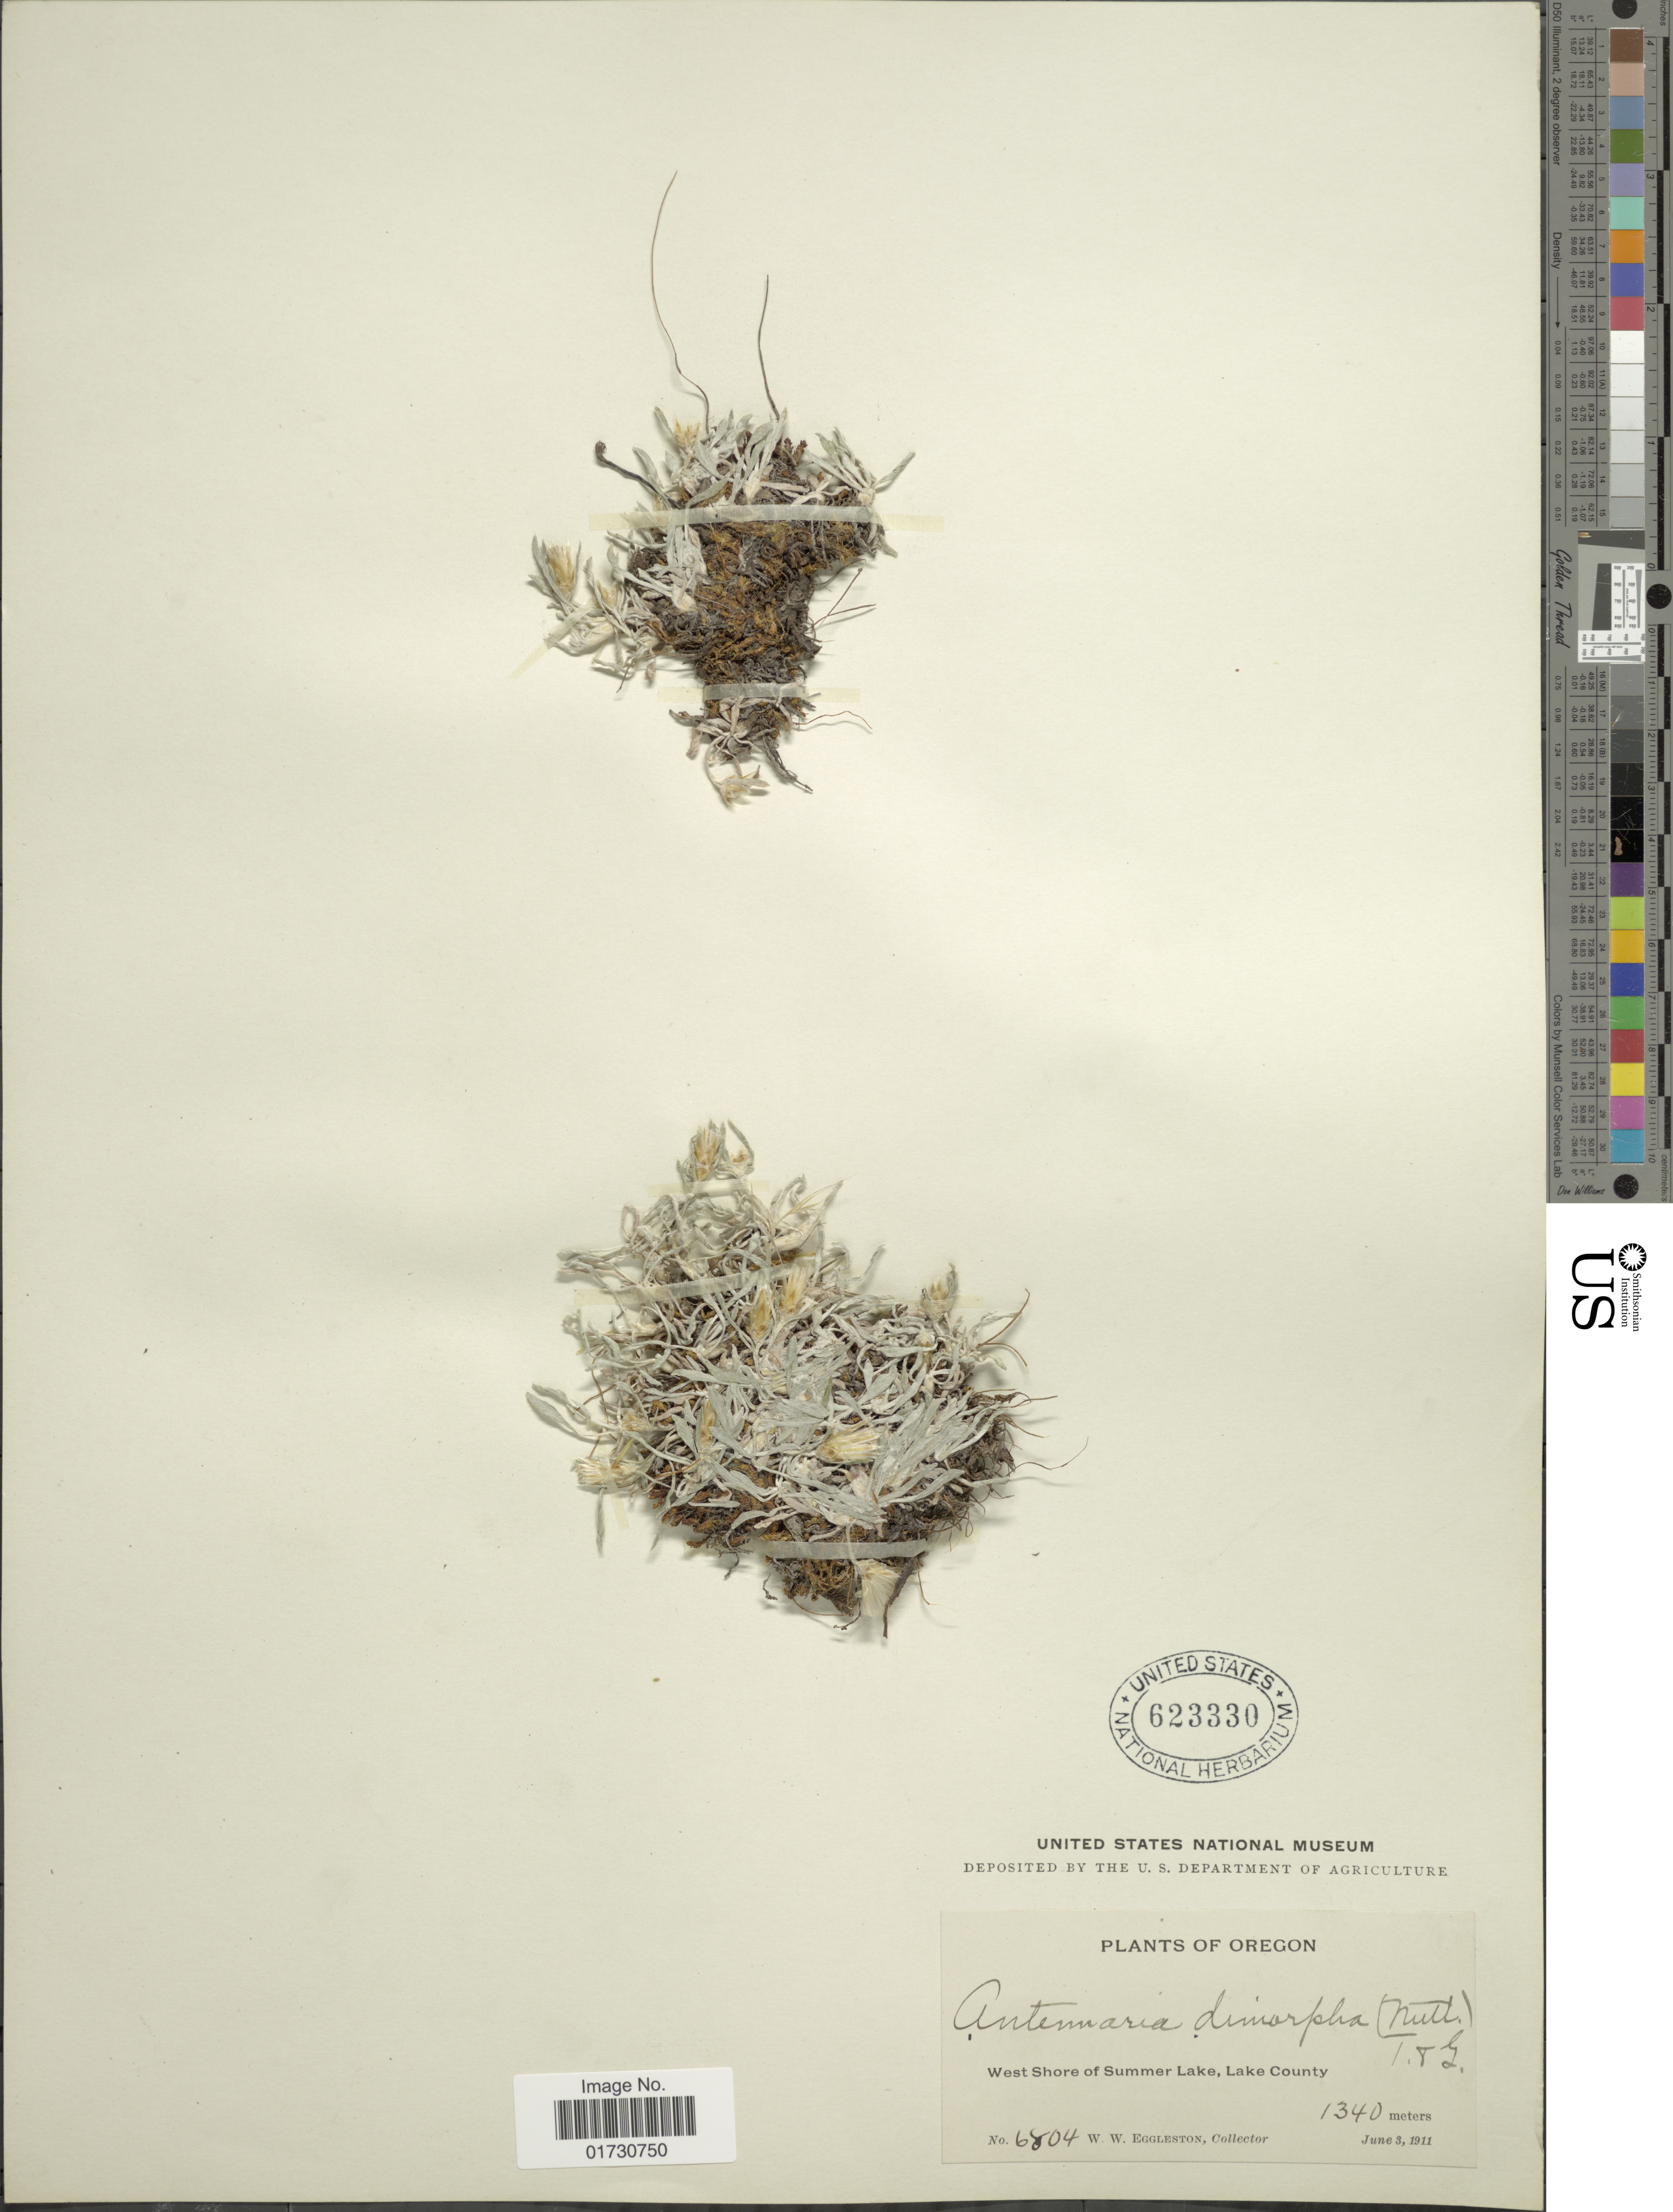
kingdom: Plantae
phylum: Tracheophyta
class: Magnoliopsida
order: Asterales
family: Asteraceae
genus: Antennaria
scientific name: Antennaria dimorpha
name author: (Nutt.) Torr. & A. Gray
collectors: W. W. Eggleston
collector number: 6804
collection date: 1911-06-03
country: United States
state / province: Oregon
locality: West Shore of Summer Lake, Lake County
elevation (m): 1340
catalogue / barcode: US 623330